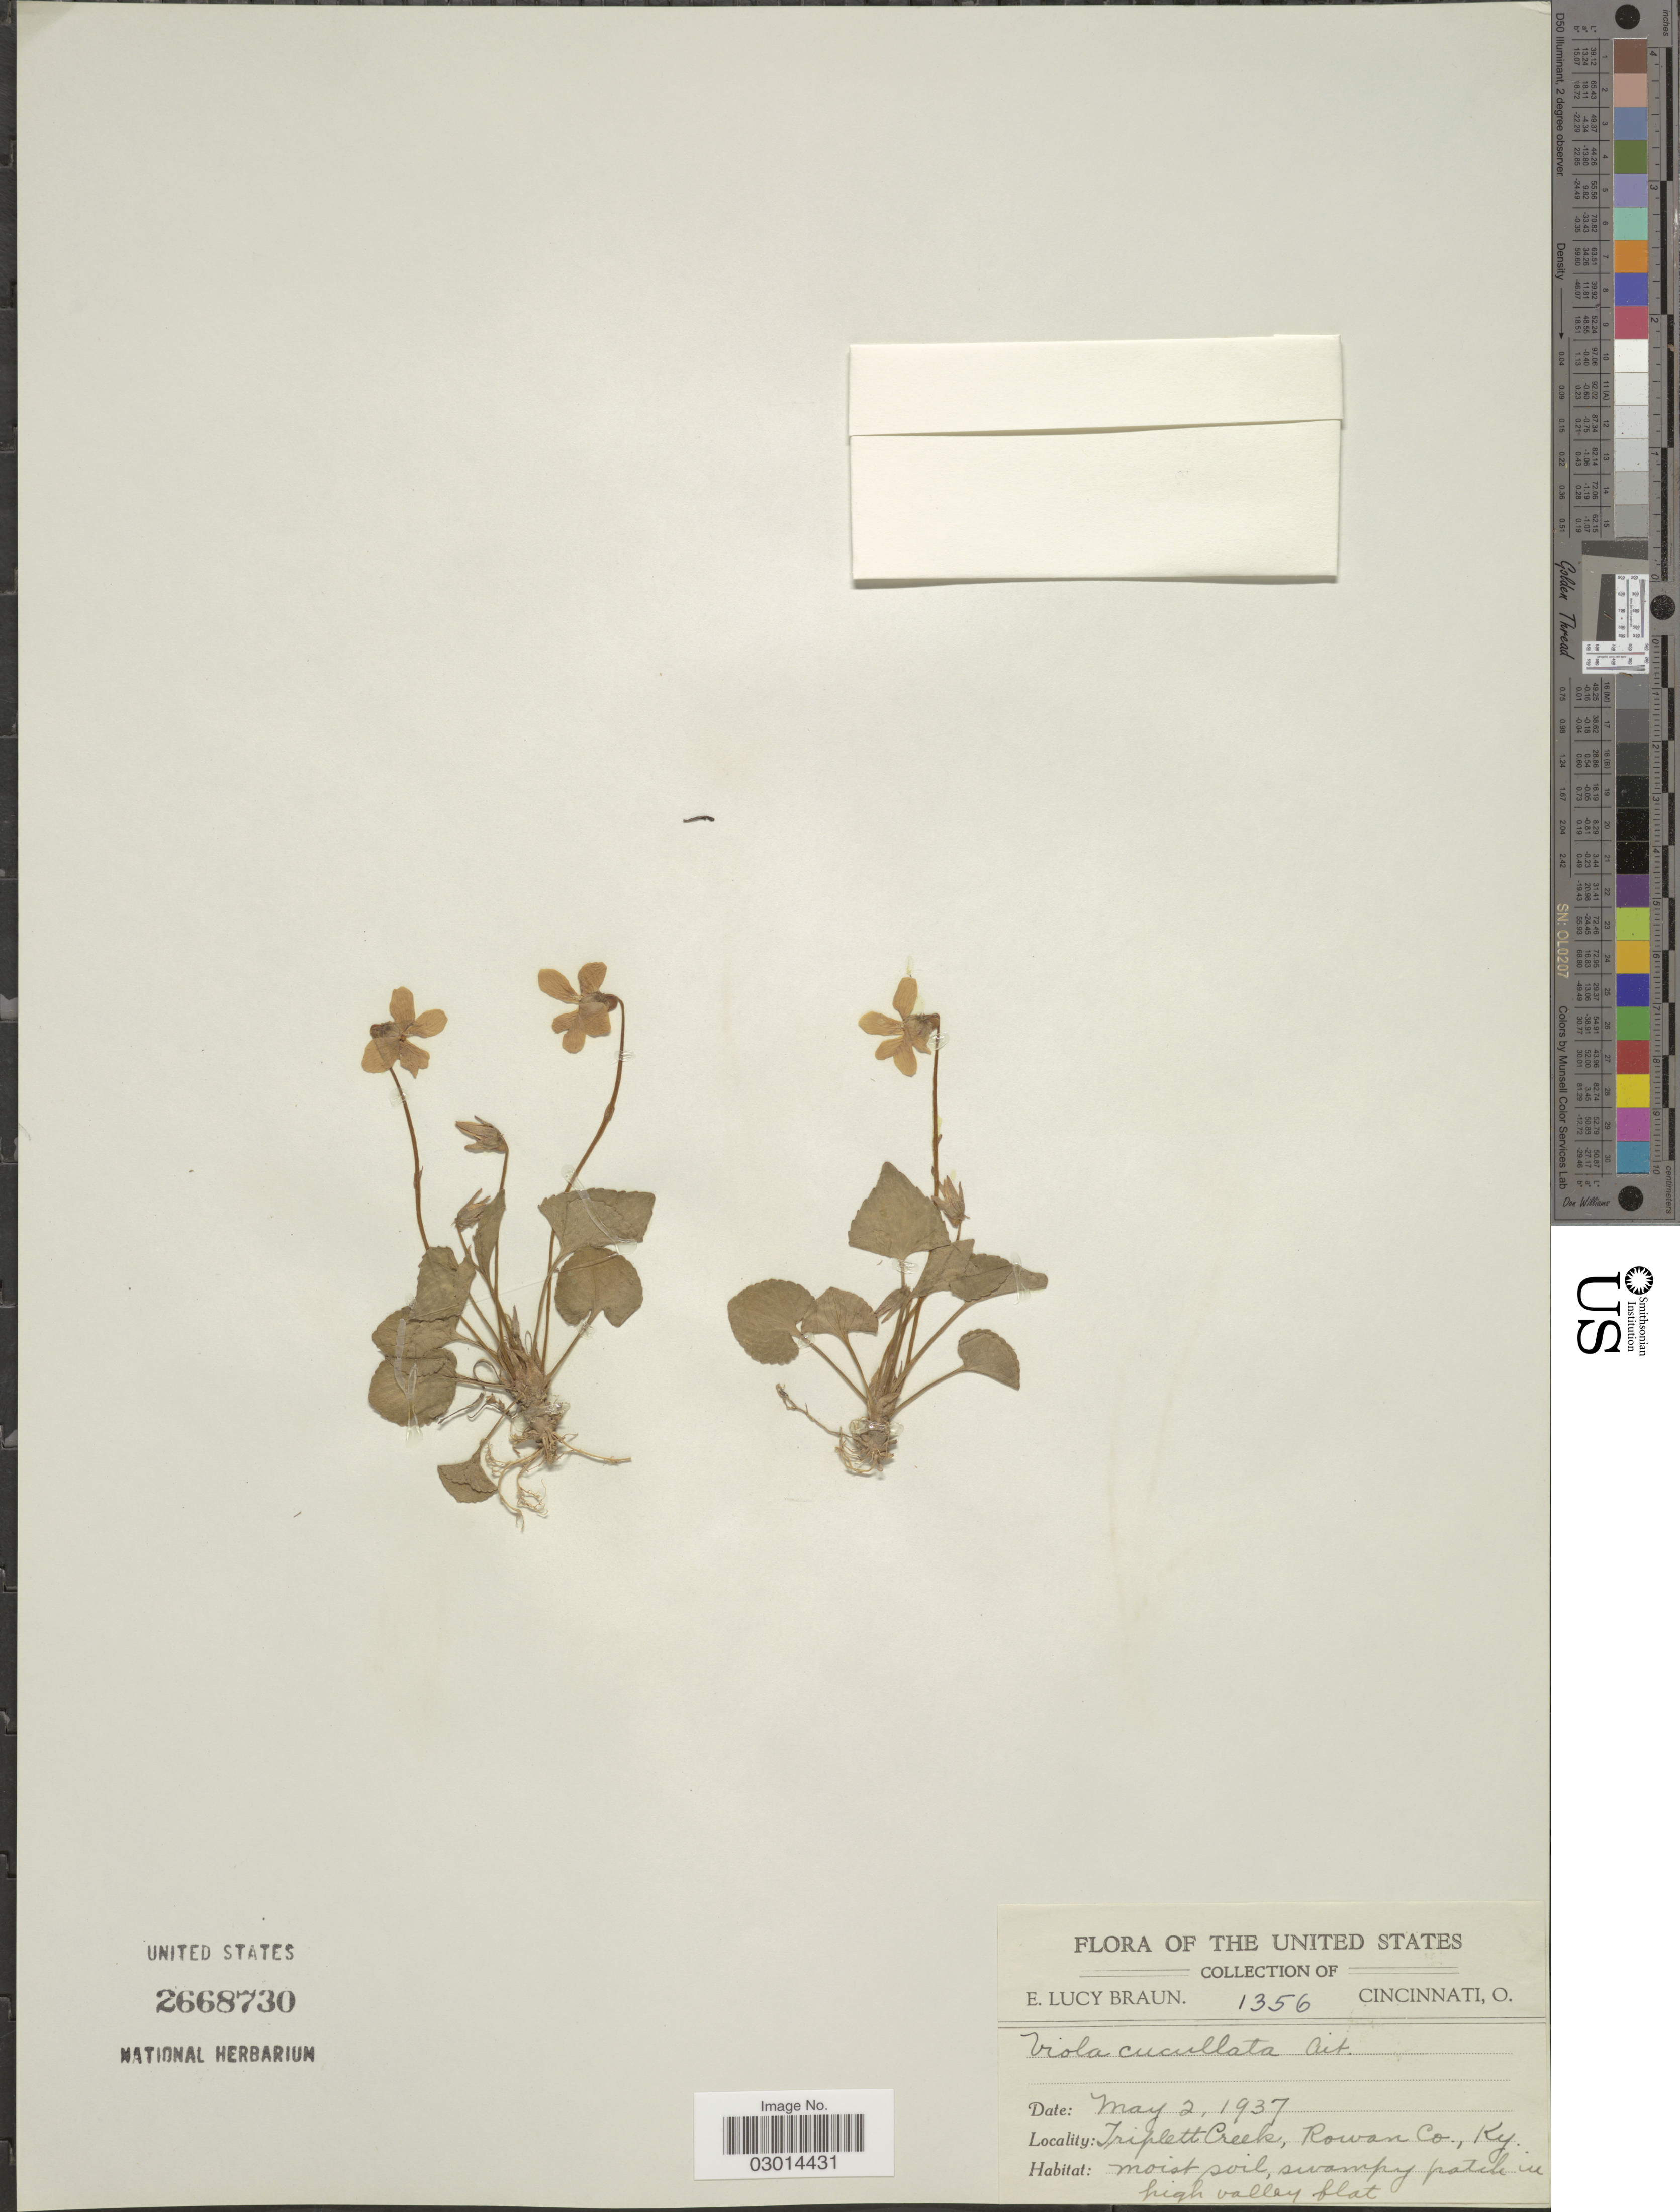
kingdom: Plantae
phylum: Tracheophyta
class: Magnoliopsida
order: Malpighiales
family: Violaceae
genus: Viola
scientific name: Viola cucullata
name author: Aiton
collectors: E. L. Braun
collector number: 1356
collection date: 1937-05-02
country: United States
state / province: Kentucky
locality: Triplett Creek, Rowan Co.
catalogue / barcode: US 2668730